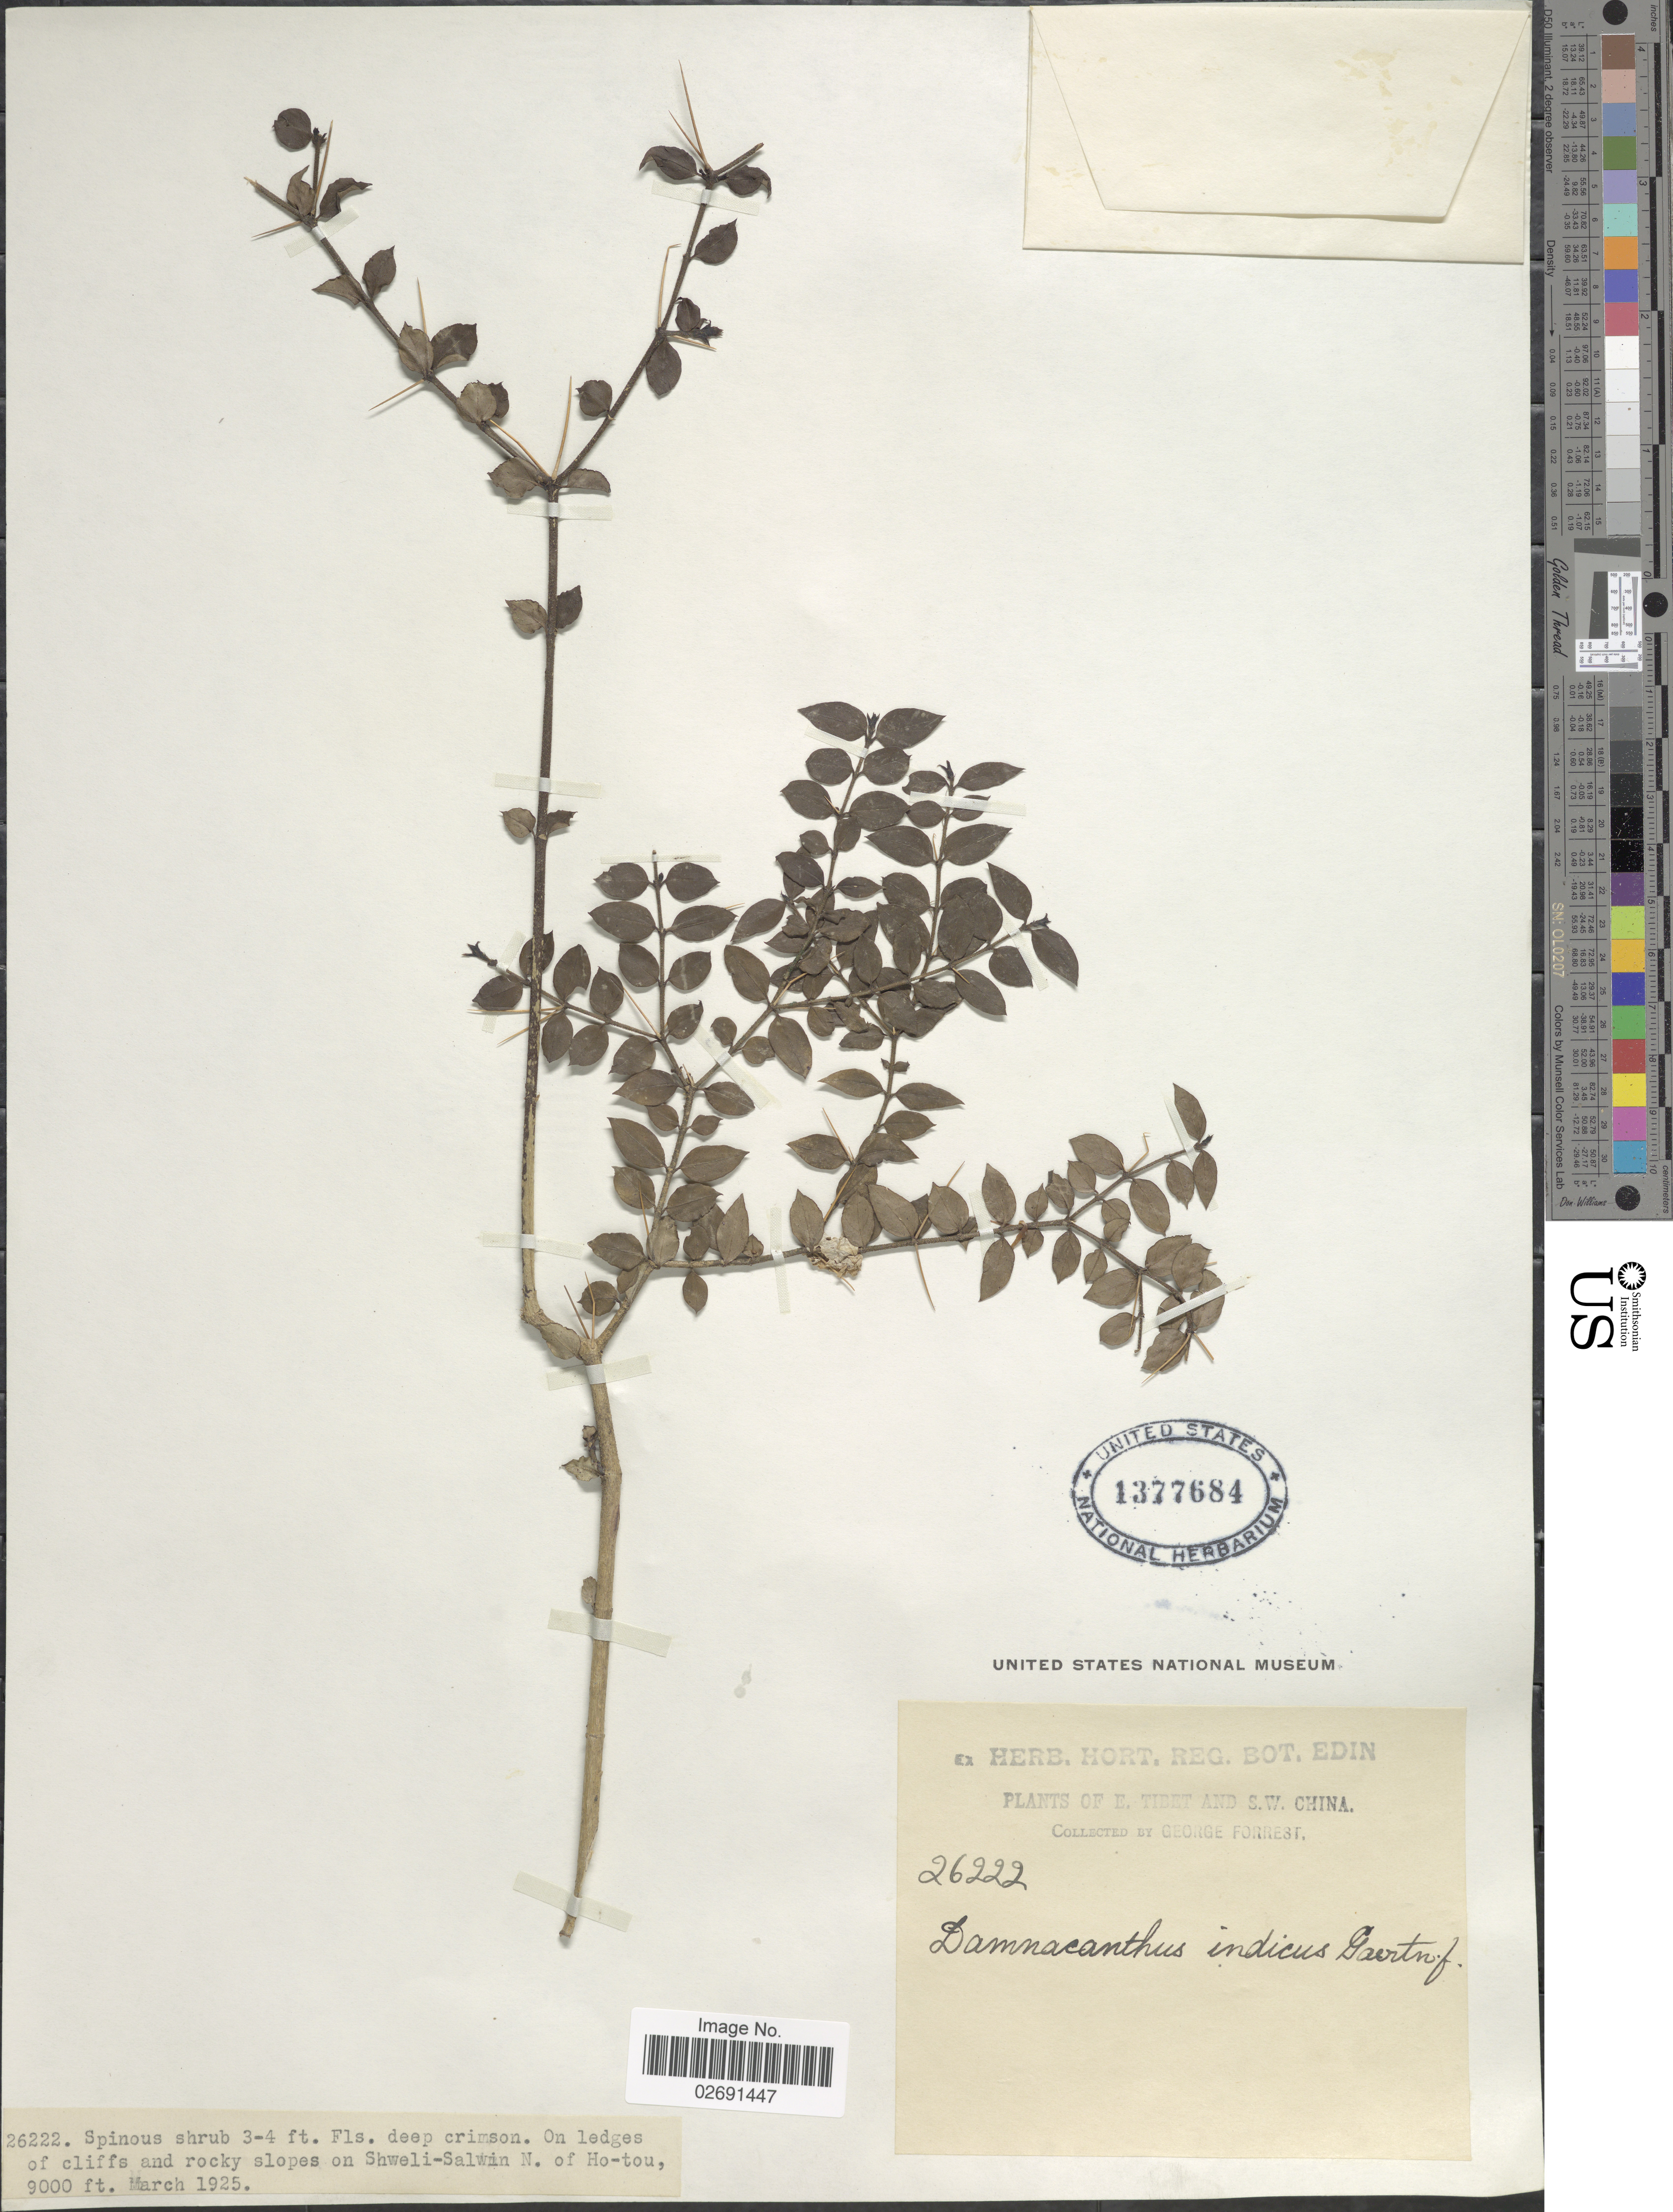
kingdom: Plantae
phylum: Tracheophyta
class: Magnoliopsida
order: Gentianales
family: Rubiaceae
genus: Damnacanthus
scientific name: Damnacanthus indicus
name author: L. f.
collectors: G. Forrest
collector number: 26222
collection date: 1925-03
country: China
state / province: Xizang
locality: E. Tibet and S.W. China, on ledges of cliffs and rocky slopes on Shweli-Salwin N. of Ho-tou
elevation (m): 2743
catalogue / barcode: US 1377684